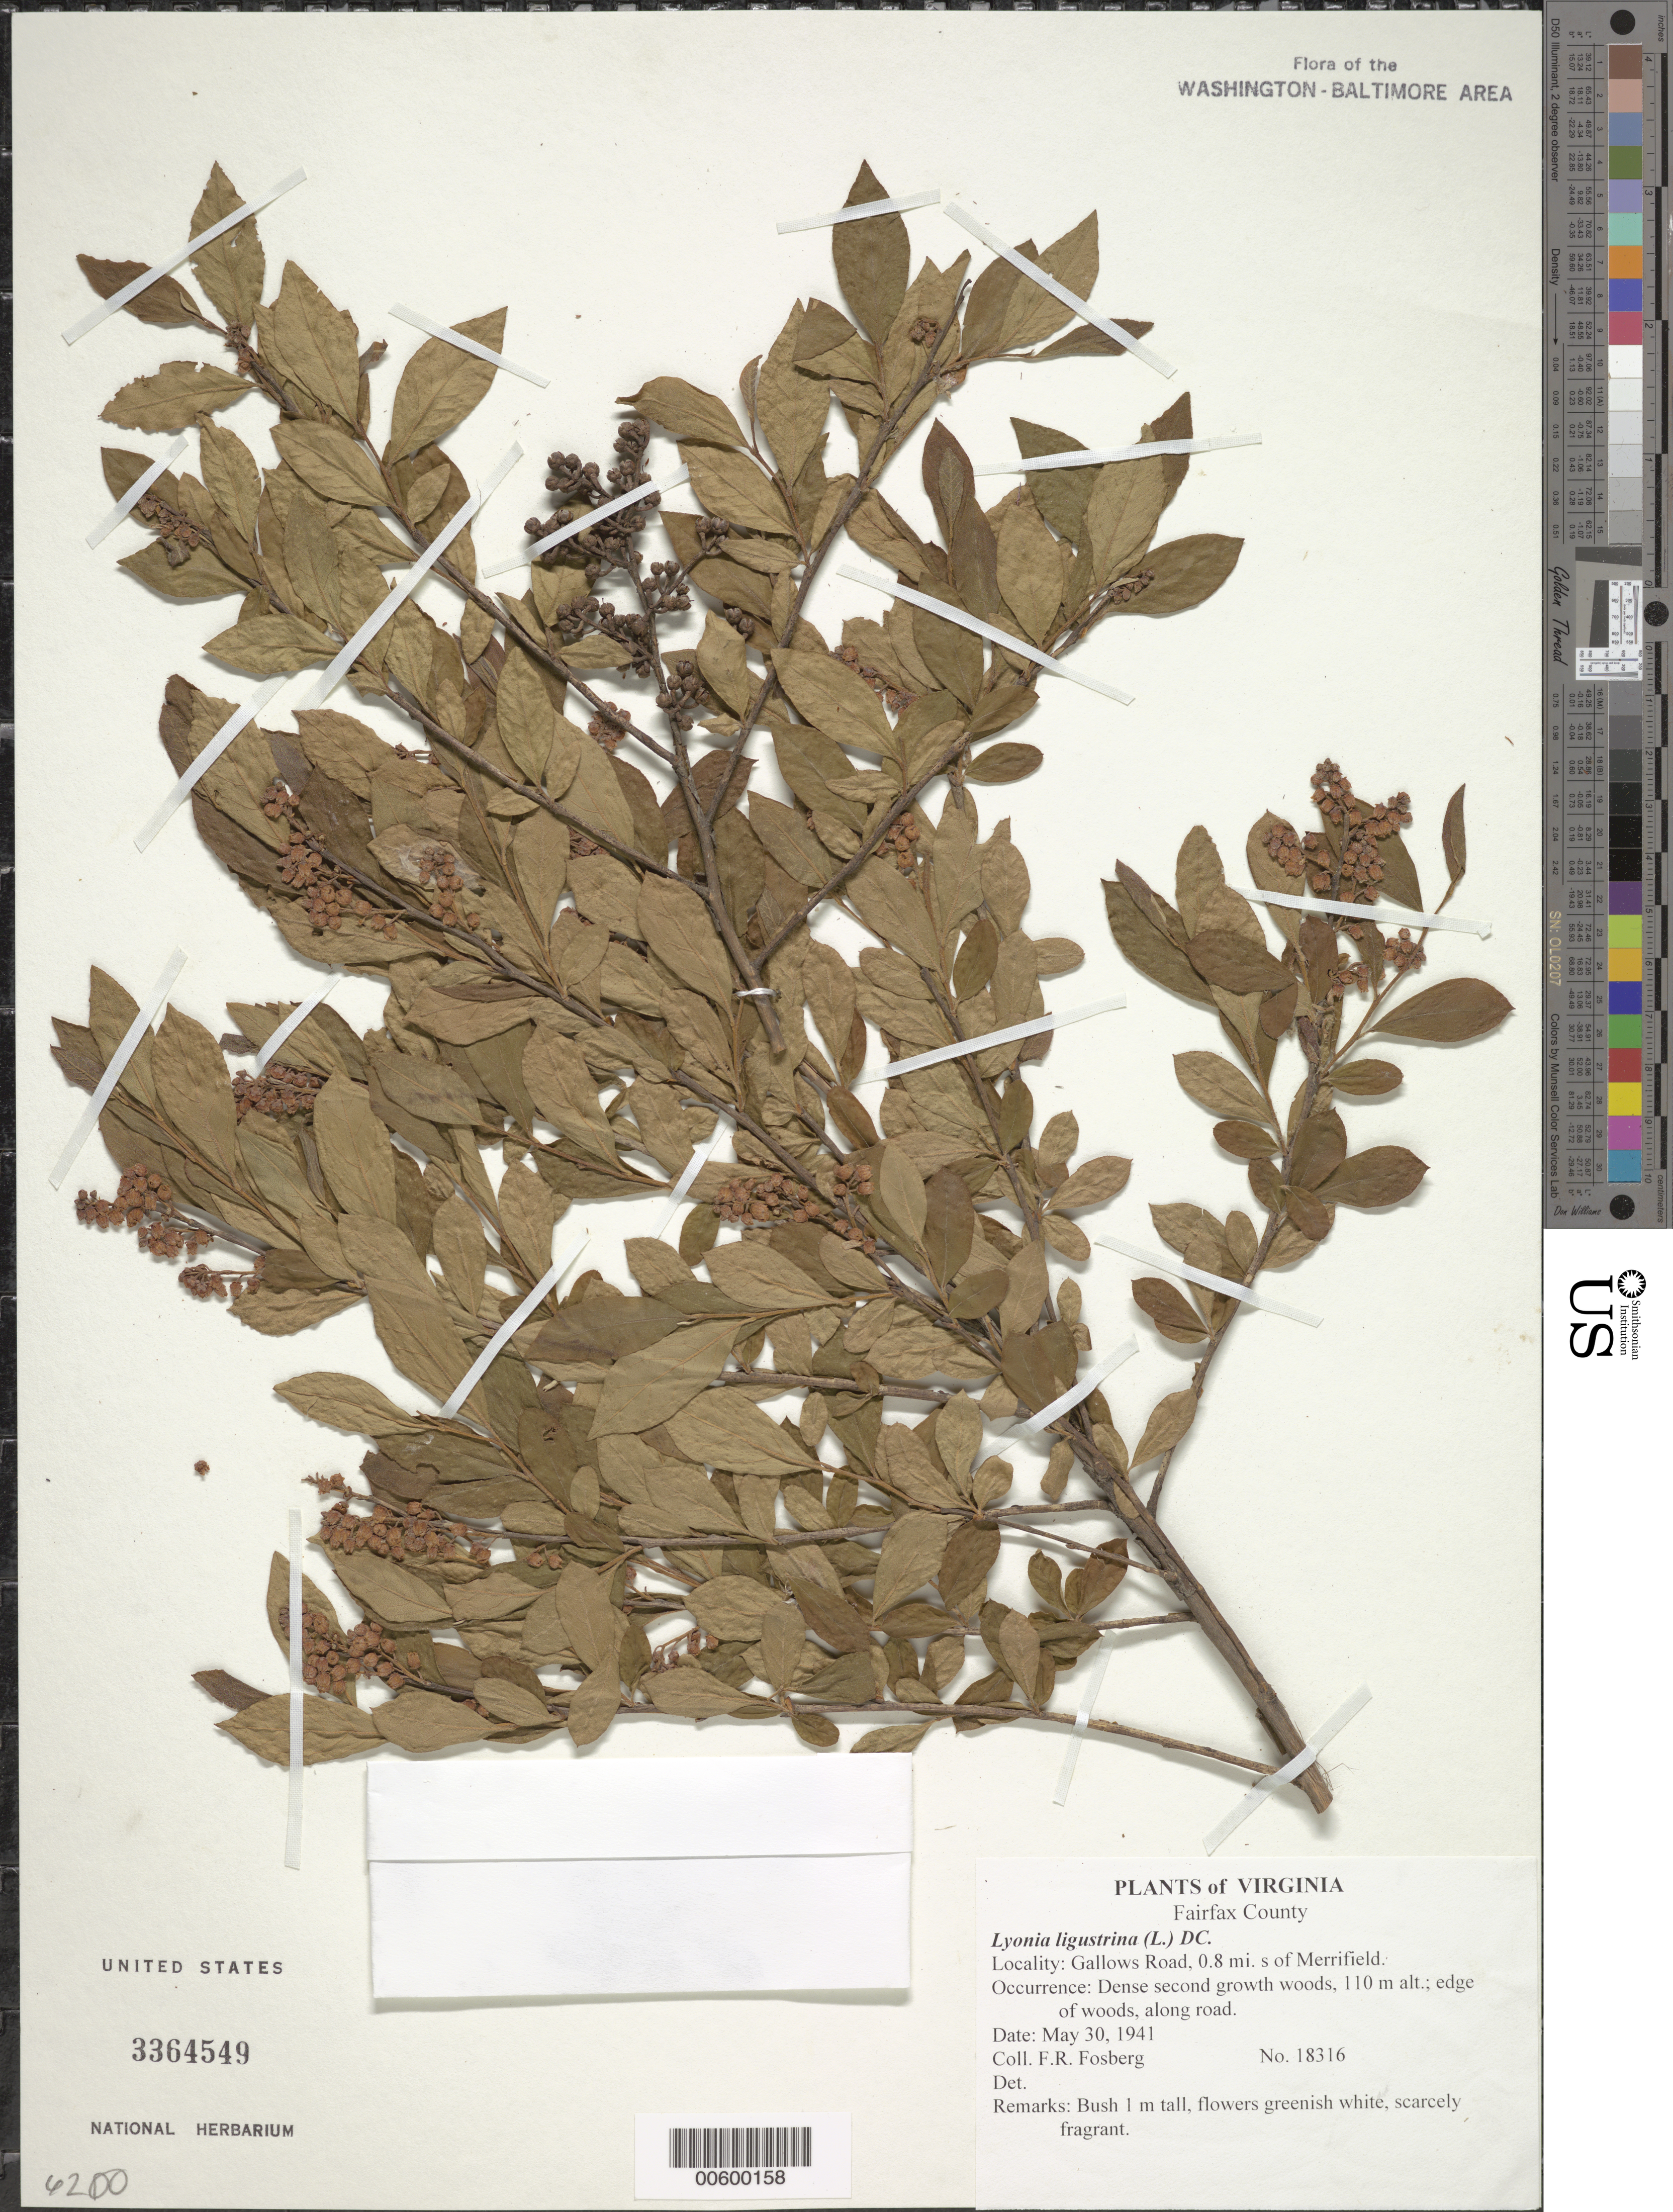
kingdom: Plantae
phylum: Tracheophyta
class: Magnoliopsida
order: Ericales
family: Ericaceae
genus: Lyonia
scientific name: Lyonia ligustrina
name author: (L.) DC.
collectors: F. R. Fosberg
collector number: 18316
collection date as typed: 30 May 1941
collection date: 1941-05-30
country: United States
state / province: Virginia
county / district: Fairfax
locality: Gallows Road, 0.8 mi. S of Merrifield.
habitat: Dense second growth woods, 110 m alt.; edge of woods, along road.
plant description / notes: Common name: Maleberry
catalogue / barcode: US 3364549